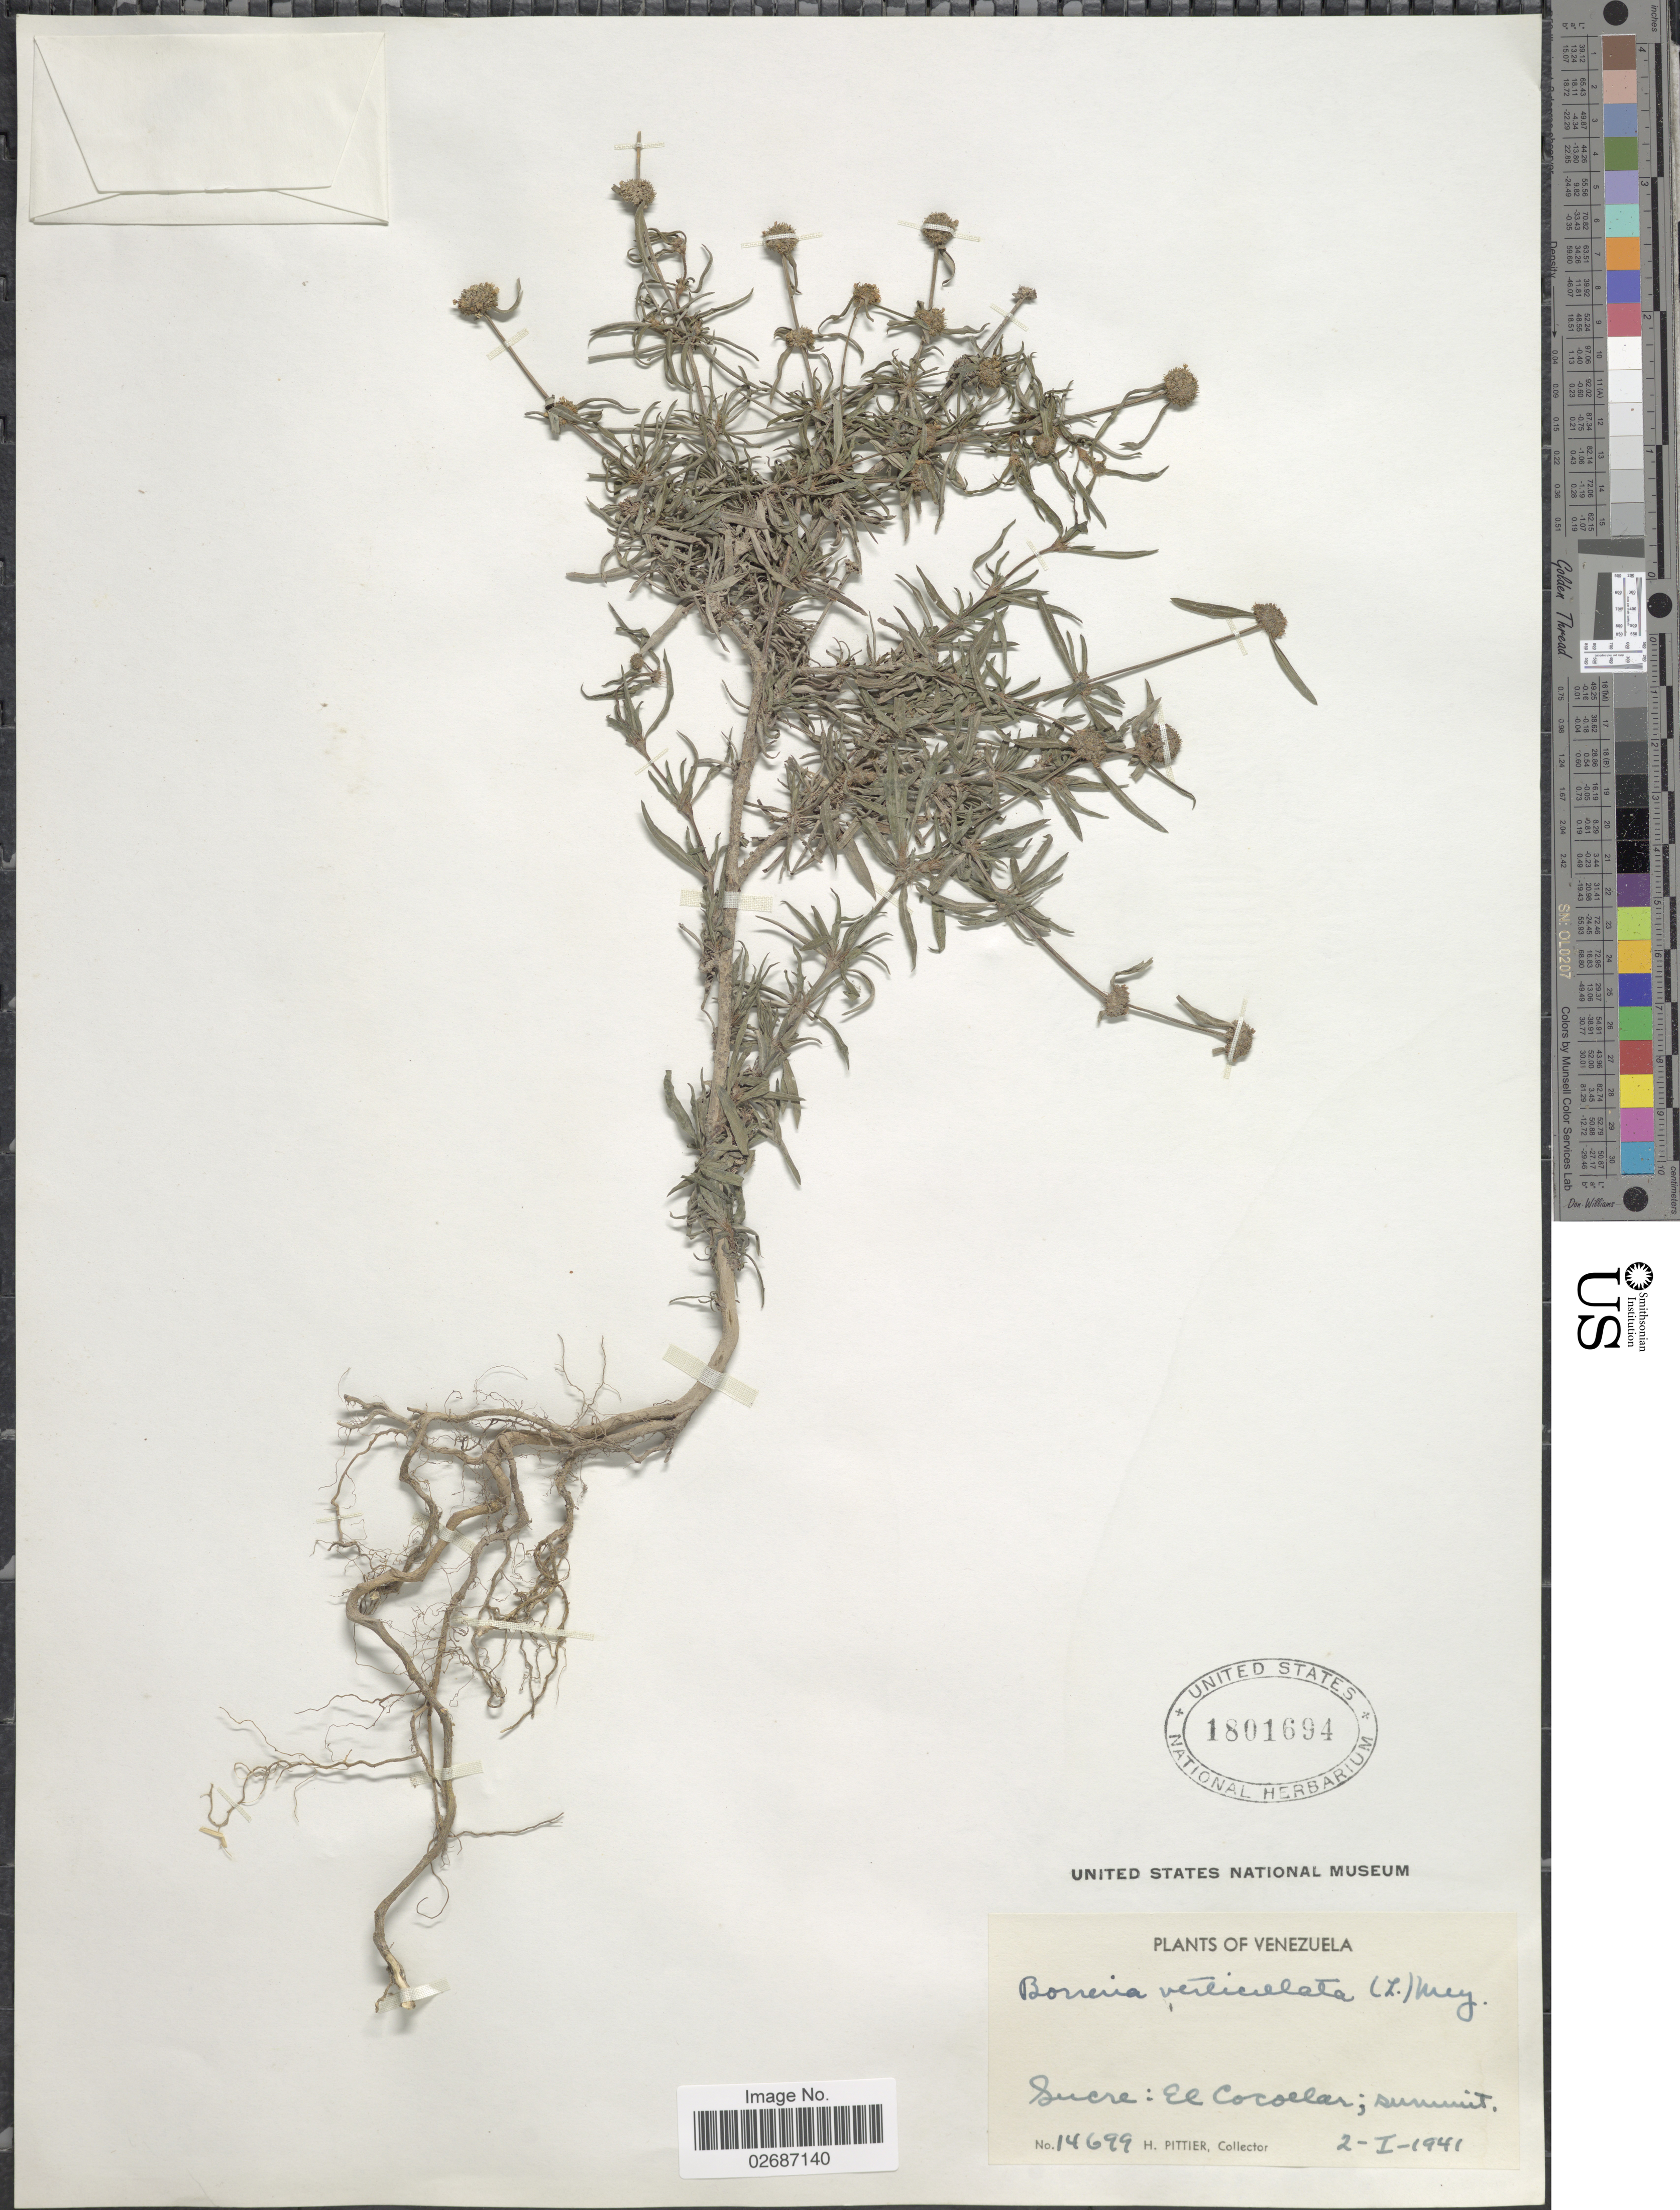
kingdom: Plantae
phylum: Tracheophyta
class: Magnoliopsida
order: Gentianales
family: Rubiaceae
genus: Borreria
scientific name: Borreria verticillata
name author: (L.) G. Mey.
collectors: H. F. Pittier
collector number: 14699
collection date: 1941-01-02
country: Venezuela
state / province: Sucre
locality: El Cocoelas; summit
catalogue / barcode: US 1801694